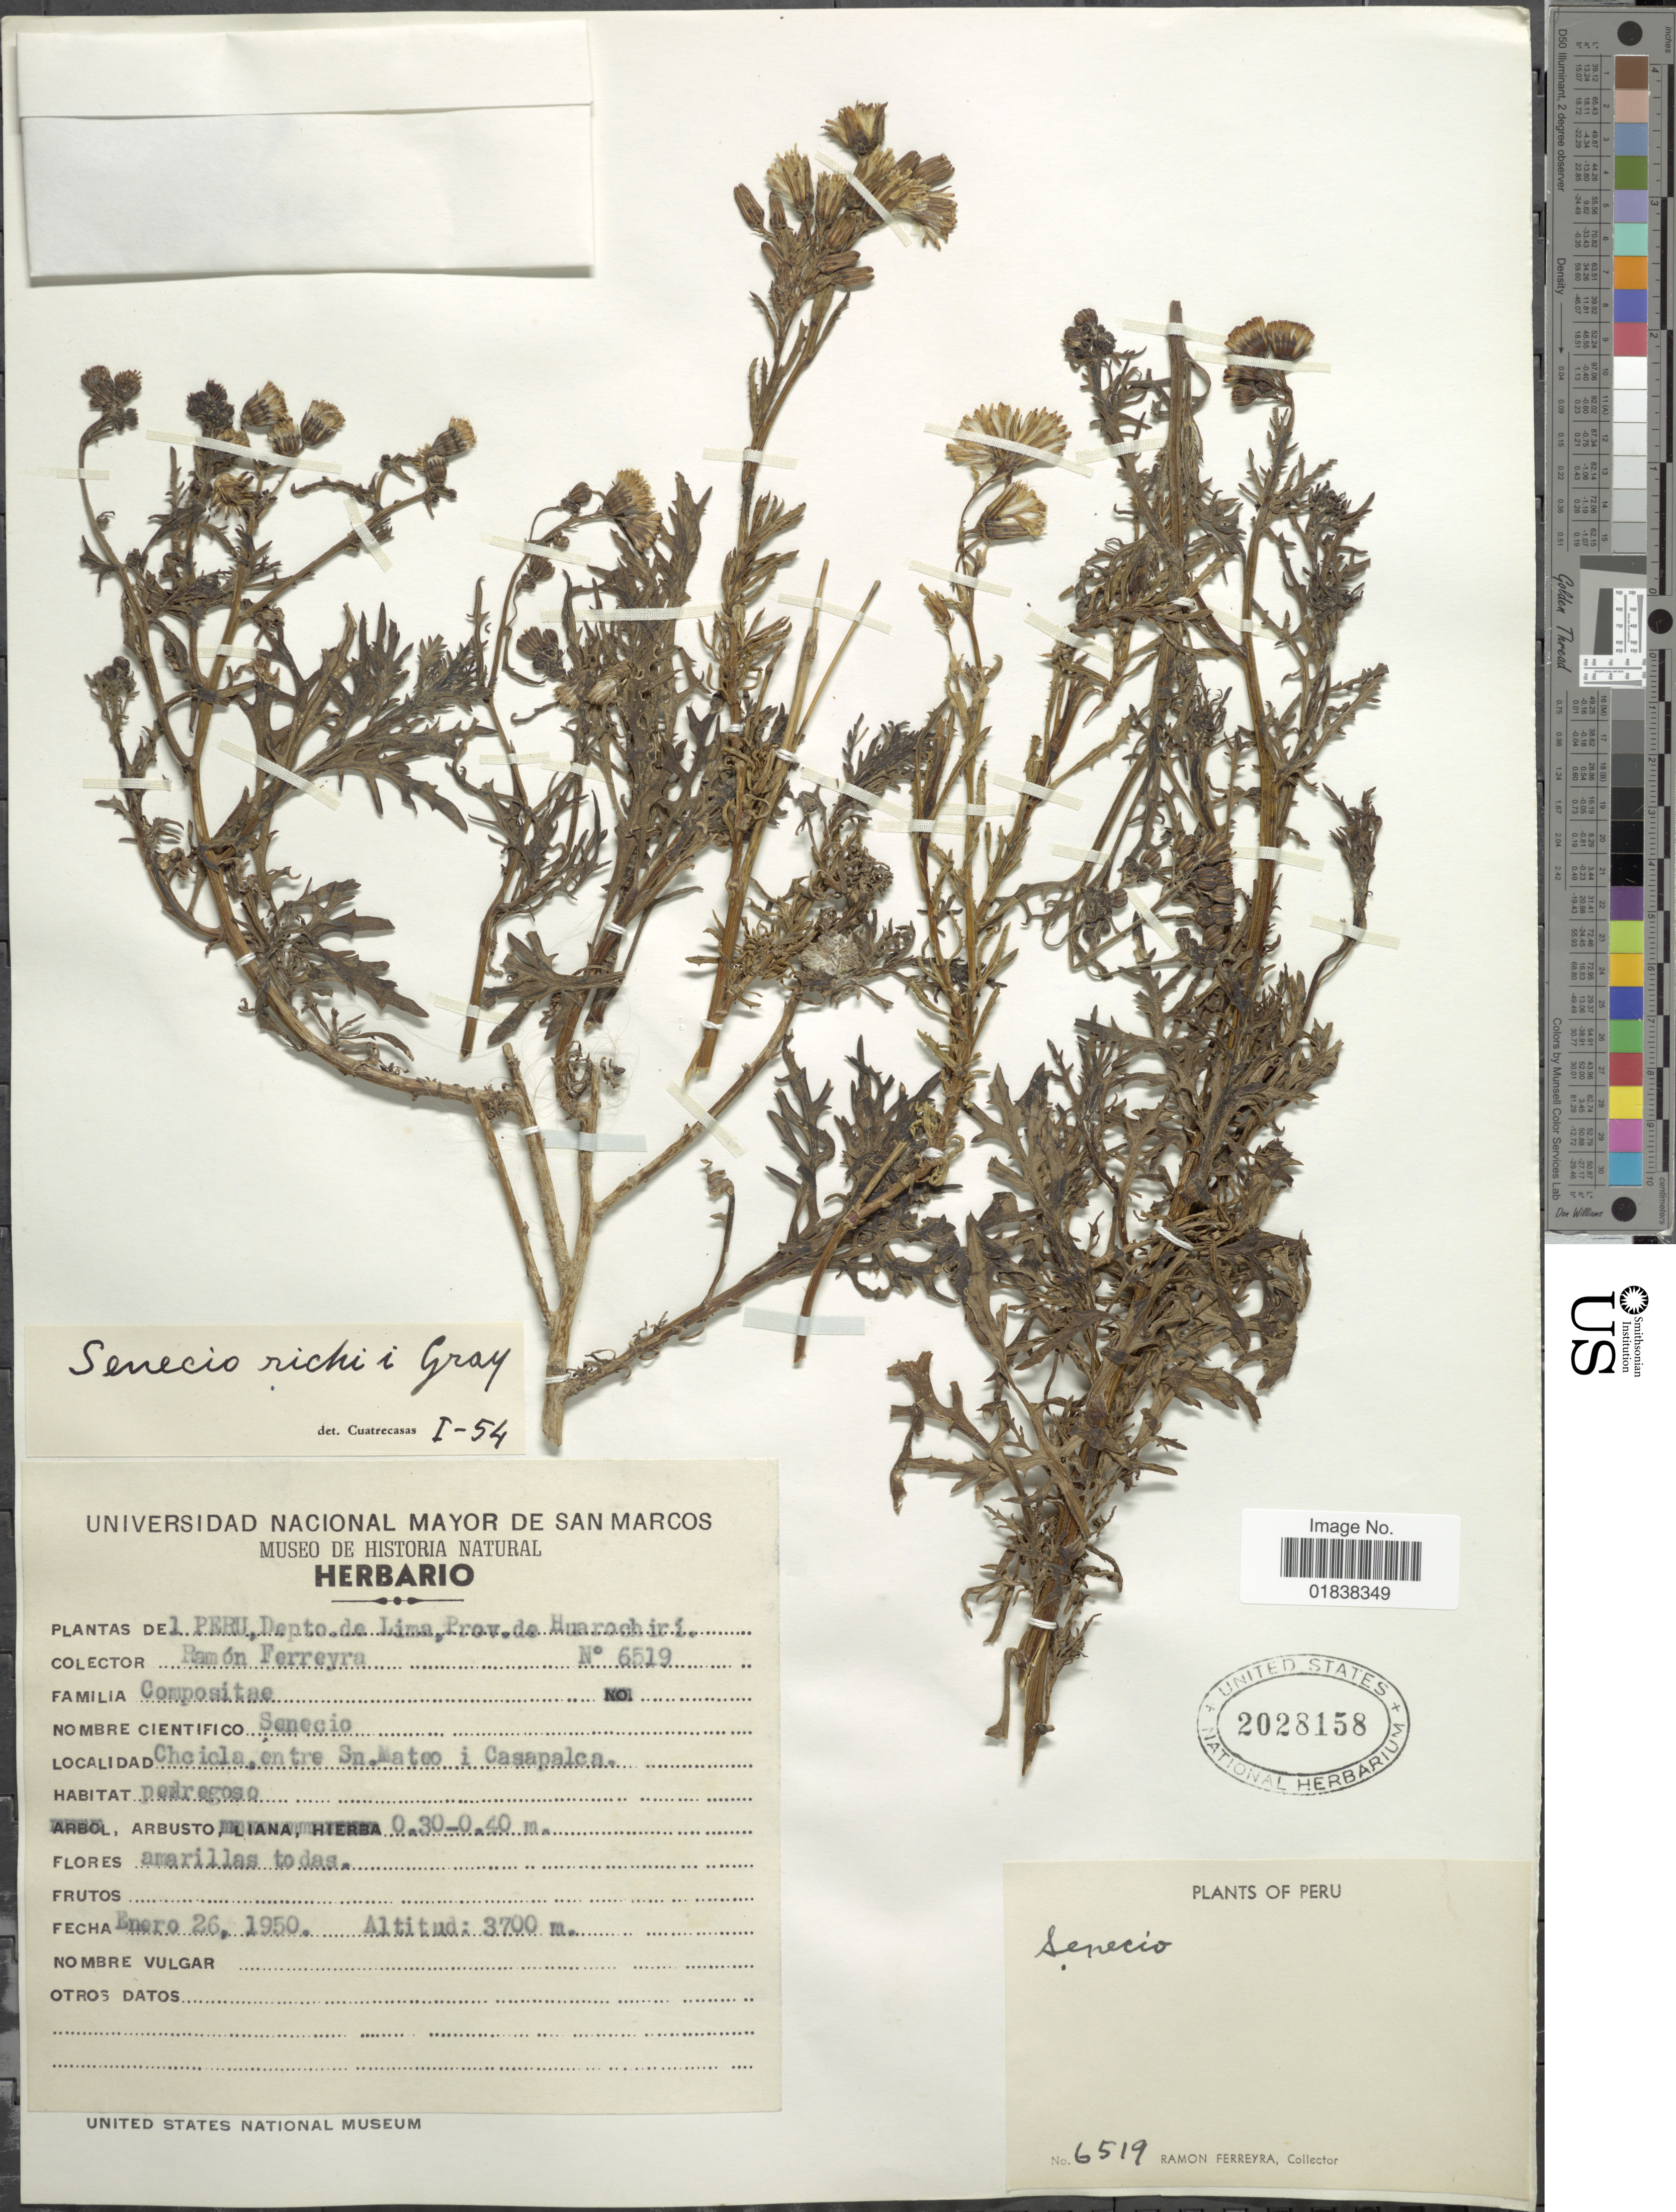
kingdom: Plantae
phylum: Tracheophyta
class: Magnoliopsida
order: Asterales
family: Asteraceae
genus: Senecio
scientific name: Senecio richii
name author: A. Gray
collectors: R. A. Ferreyra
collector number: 6519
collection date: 1950-01-26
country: Peru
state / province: Lima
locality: Prov. de Huarochiri, Chcicla, entre Sn. Mateo i Casapalca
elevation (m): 3700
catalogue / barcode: US 2028158